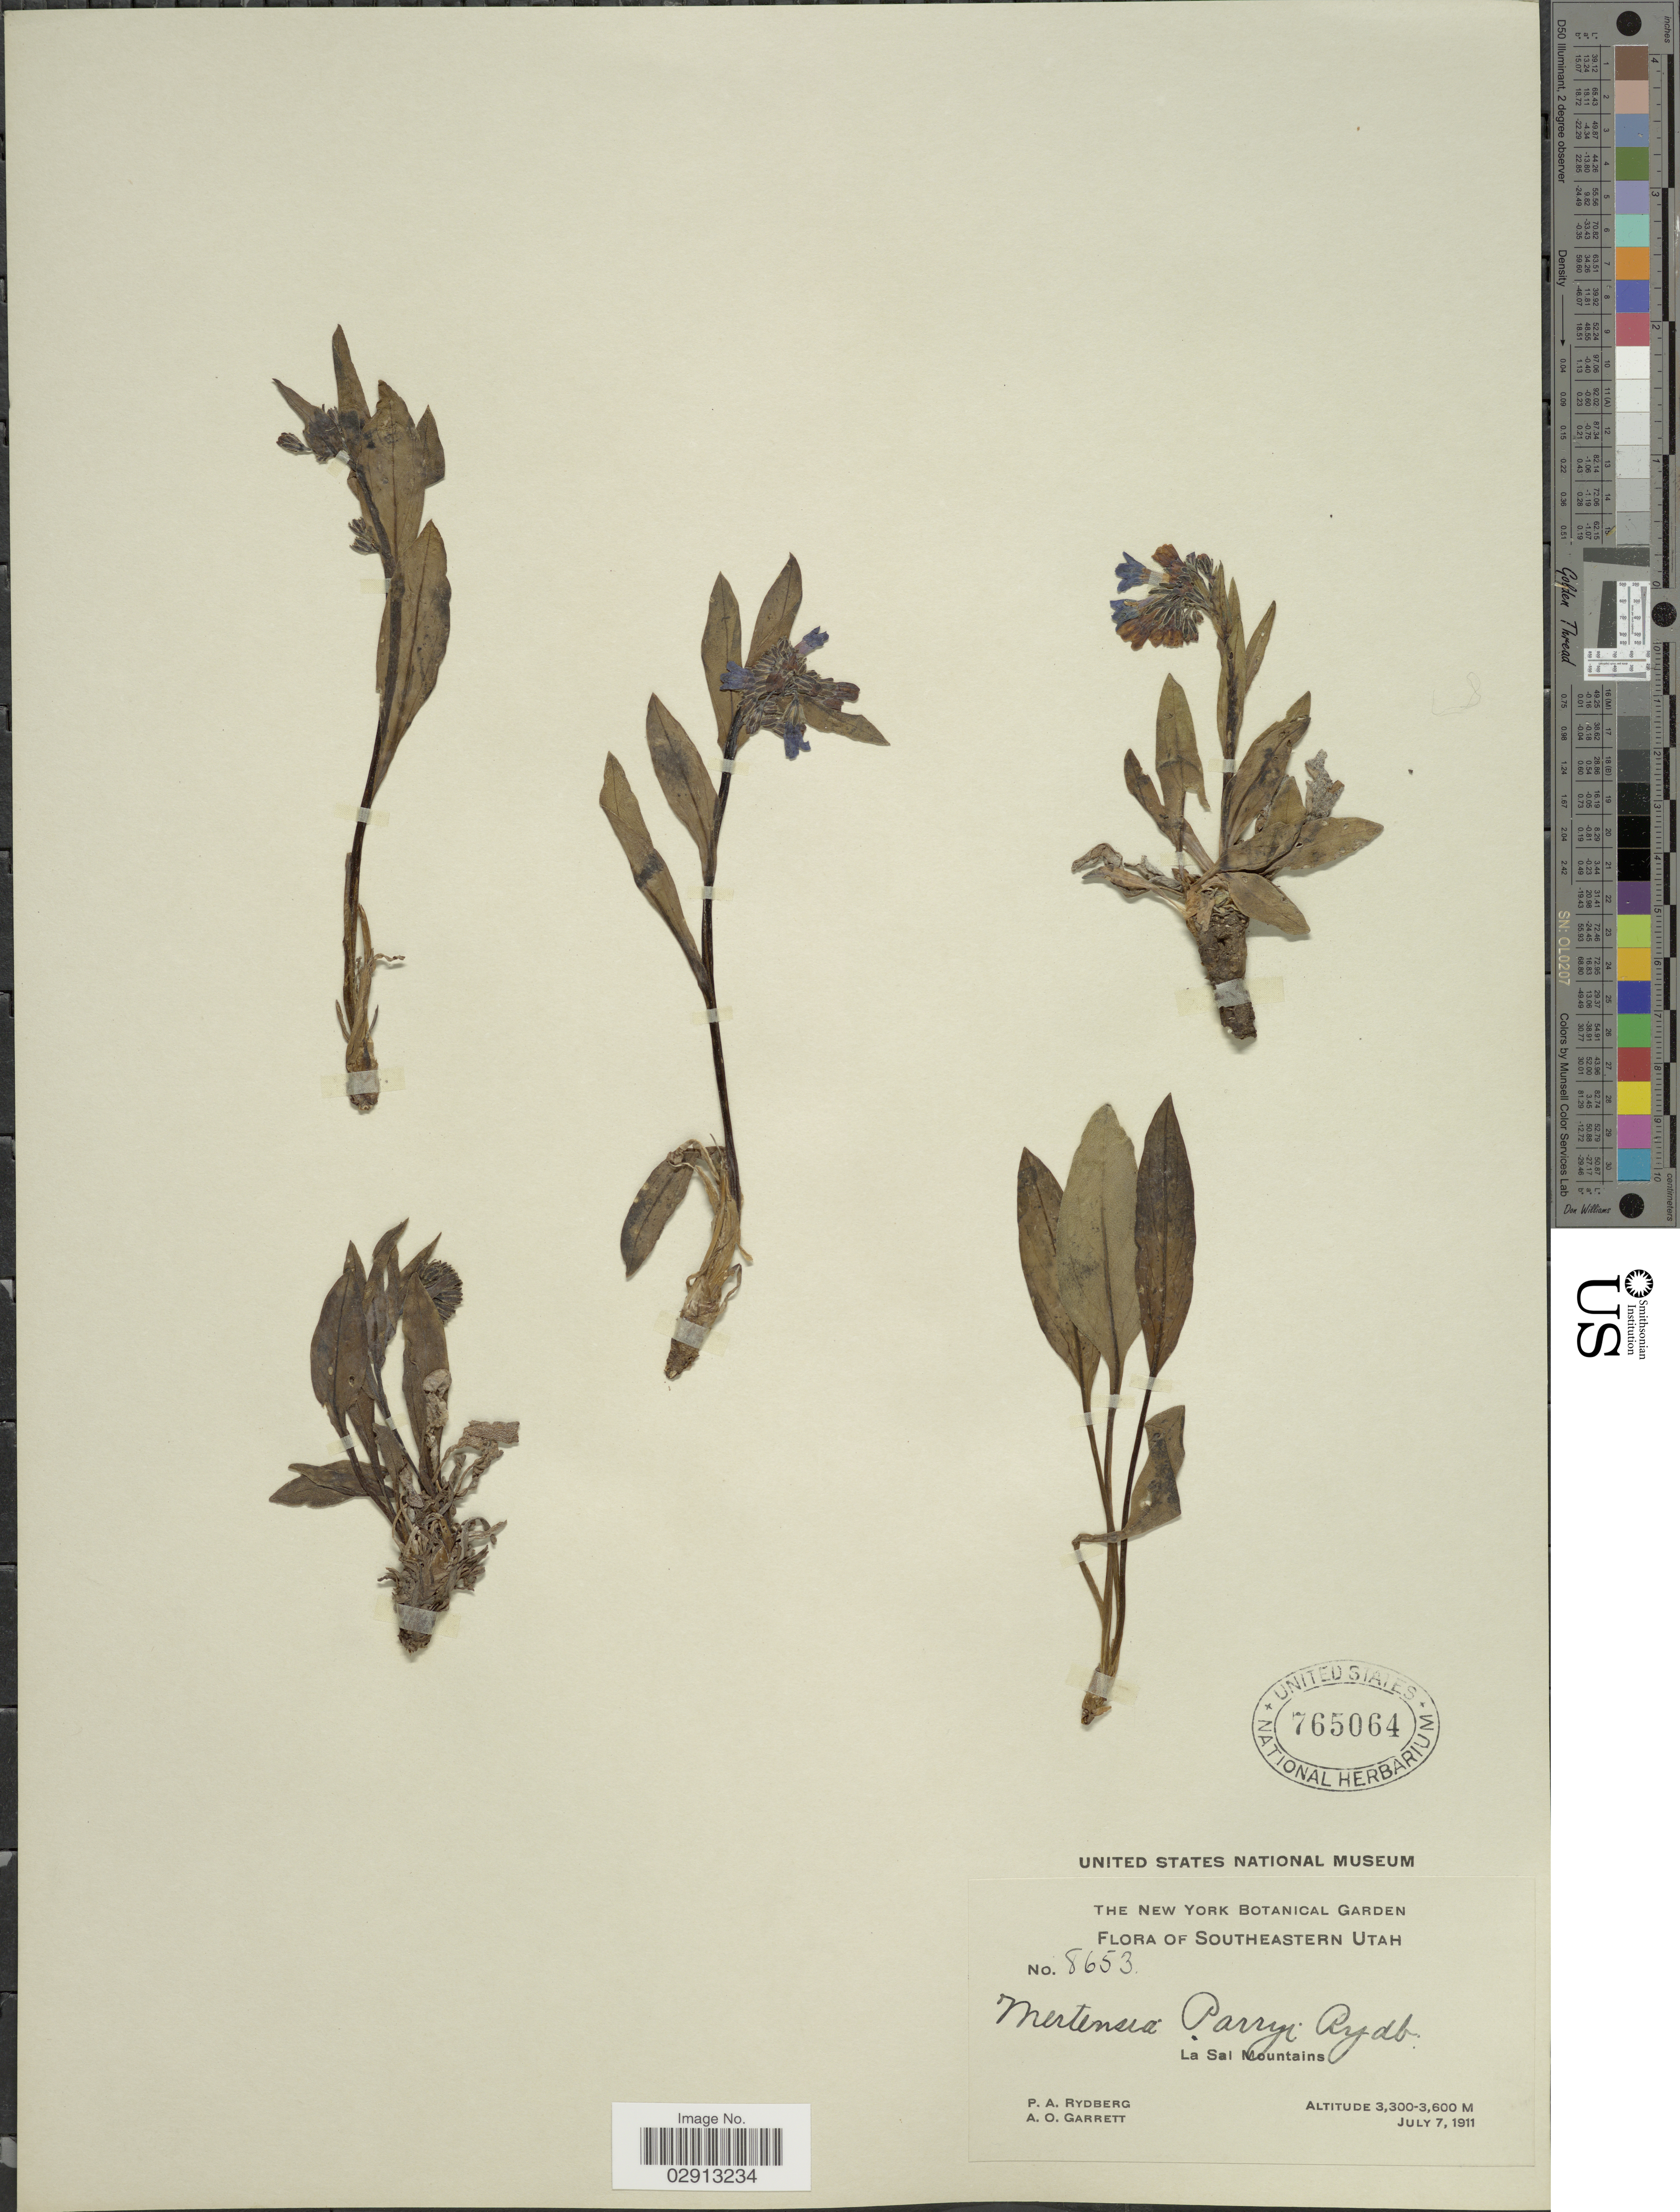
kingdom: Plantae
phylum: Tracheophyta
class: Magnoliopsida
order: Boraginales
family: Boraginaceae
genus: Mertensia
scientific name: Mertensia viridis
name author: (A. Nelson) A. Nelson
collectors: P. A. Rydberg & A. O. Garrett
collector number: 8653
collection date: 1911-07-07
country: United States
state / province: Utah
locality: Southeastern Utah. La Sal Mountains.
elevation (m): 3300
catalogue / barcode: US 765064